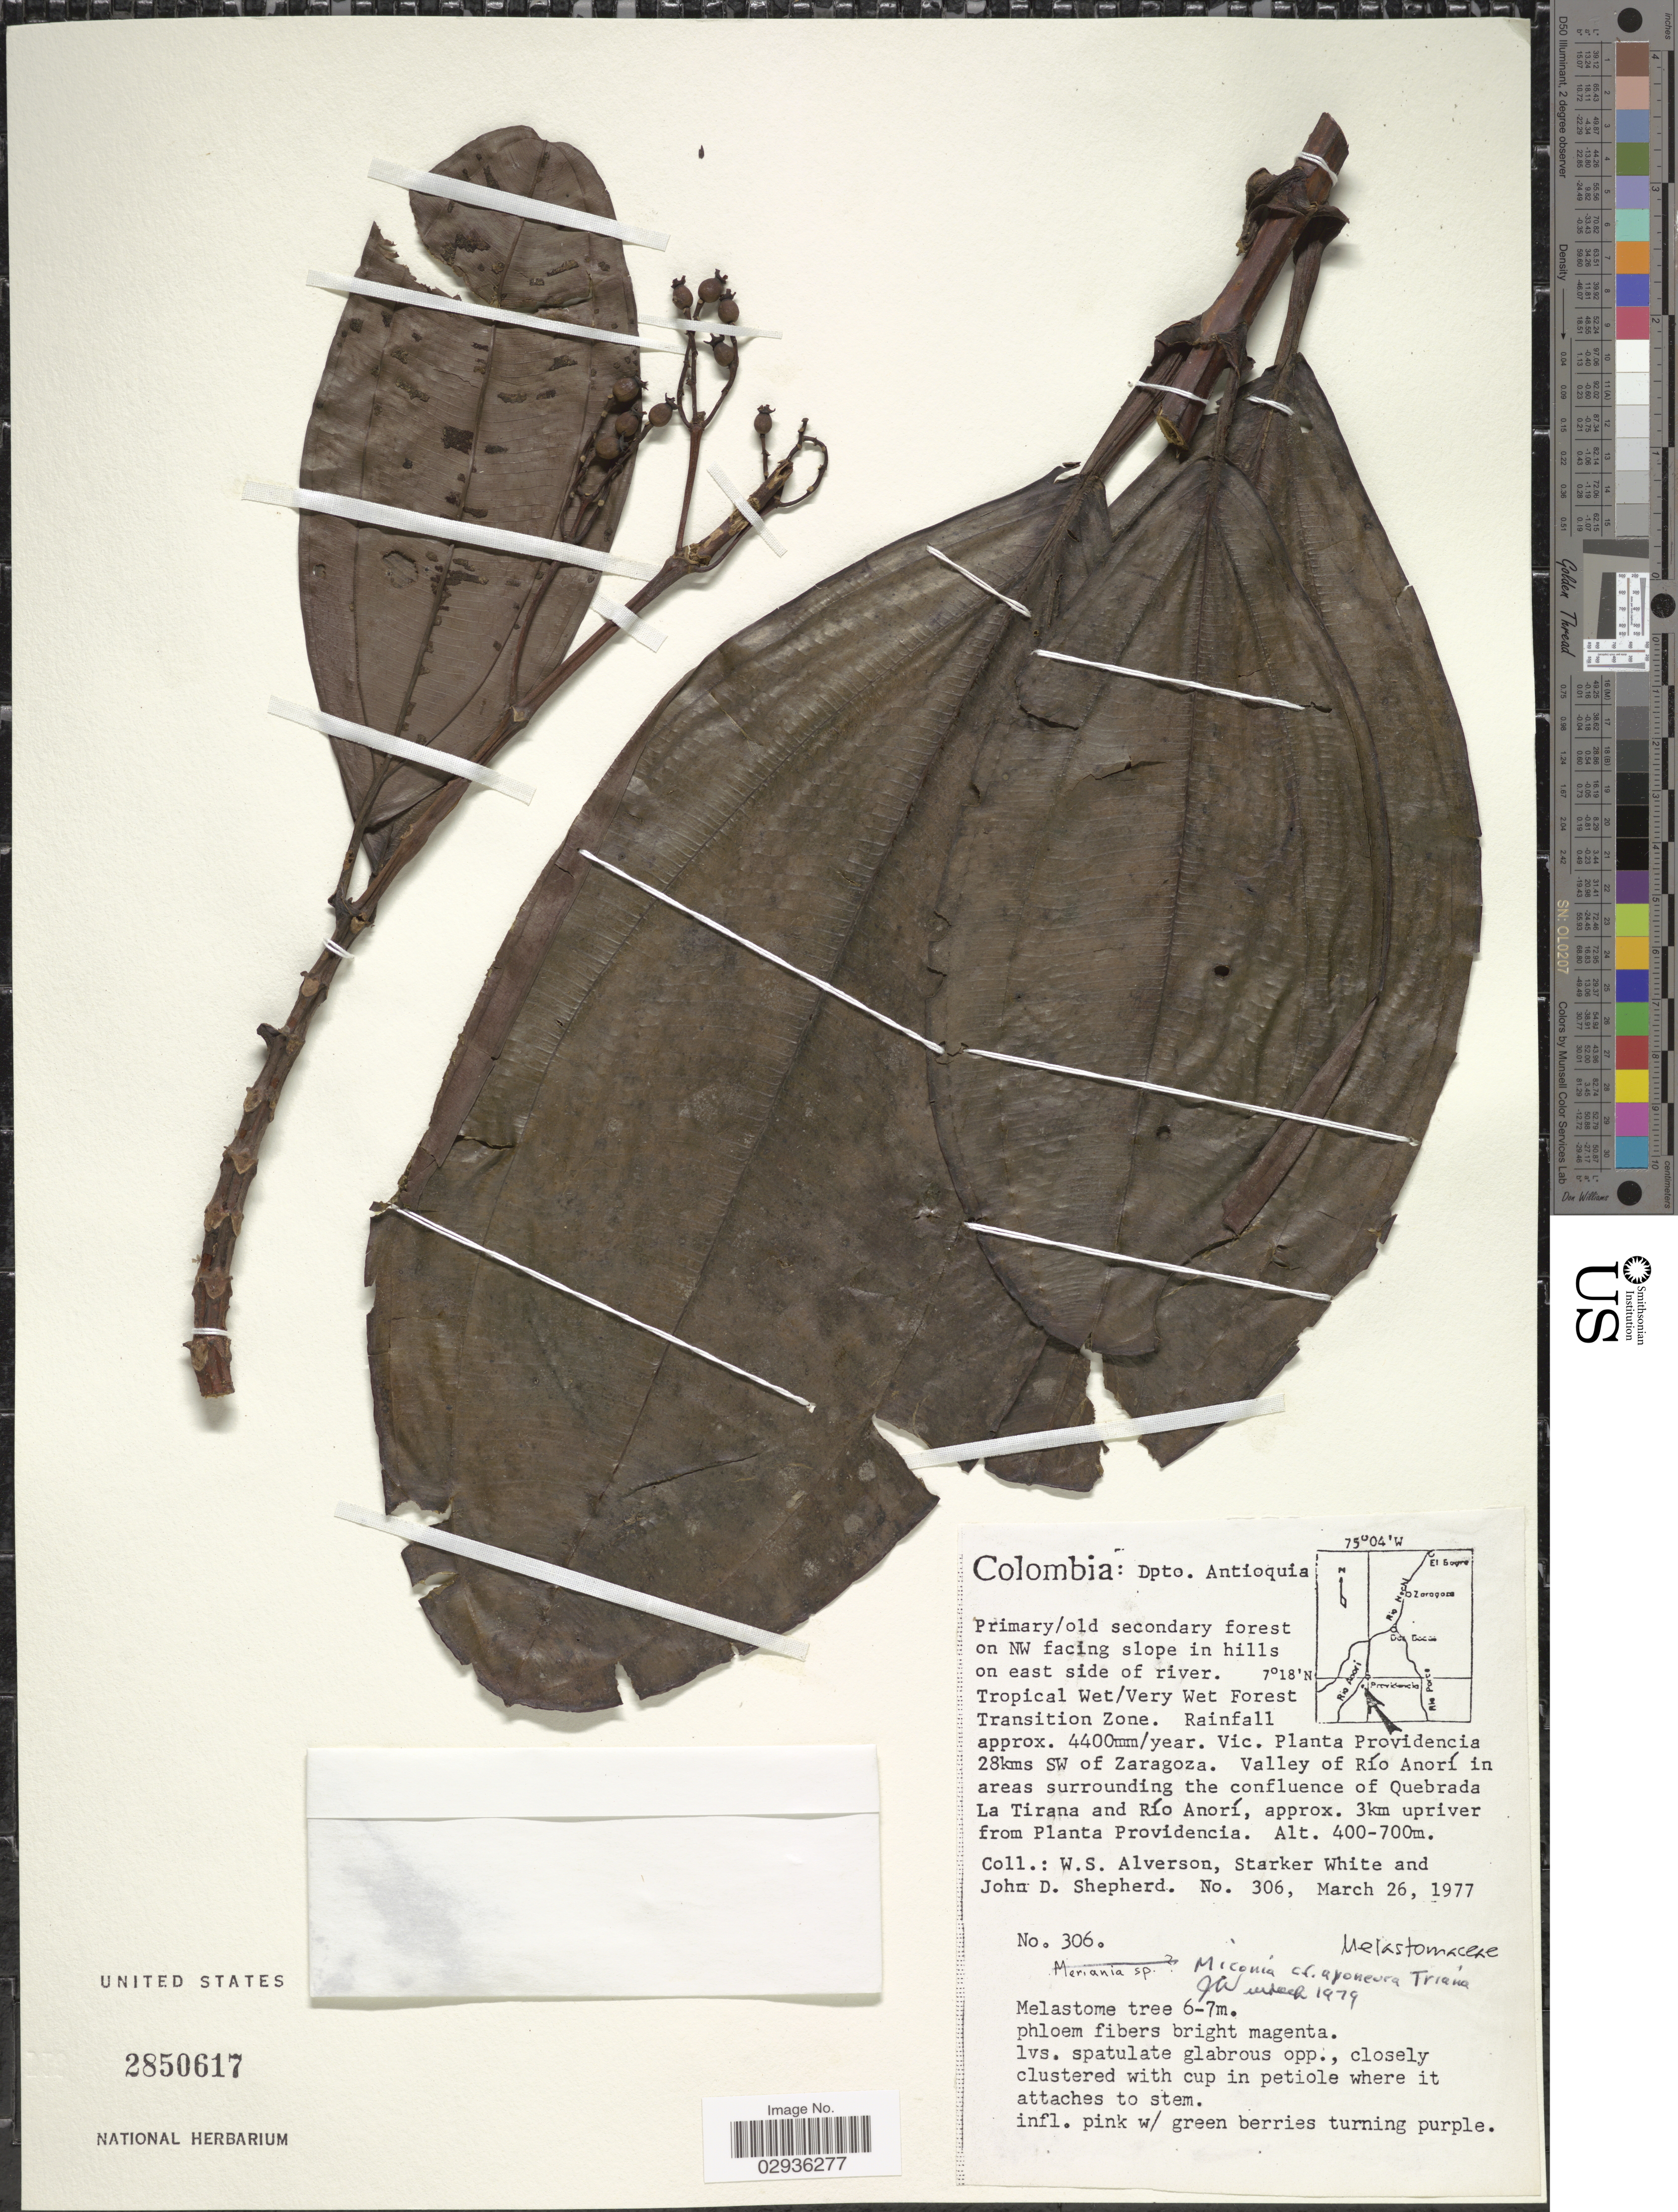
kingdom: Plantae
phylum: Tracheophyta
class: Magnoliopsida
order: Myrtales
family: Melastomataceae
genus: Miconia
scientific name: Miconia aponeura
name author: Triana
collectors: W. S. Alverson, S. White & J. D. Shepherd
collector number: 306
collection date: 1977-03-26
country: Colombia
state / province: Antioquia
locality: Dpto. Antioquia. Primary old/ secondary forest on NW facing slope in hills on east side of river. Tropical Wet/ Very Wet Forest Transition Zone.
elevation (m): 400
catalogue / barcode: US 2850617